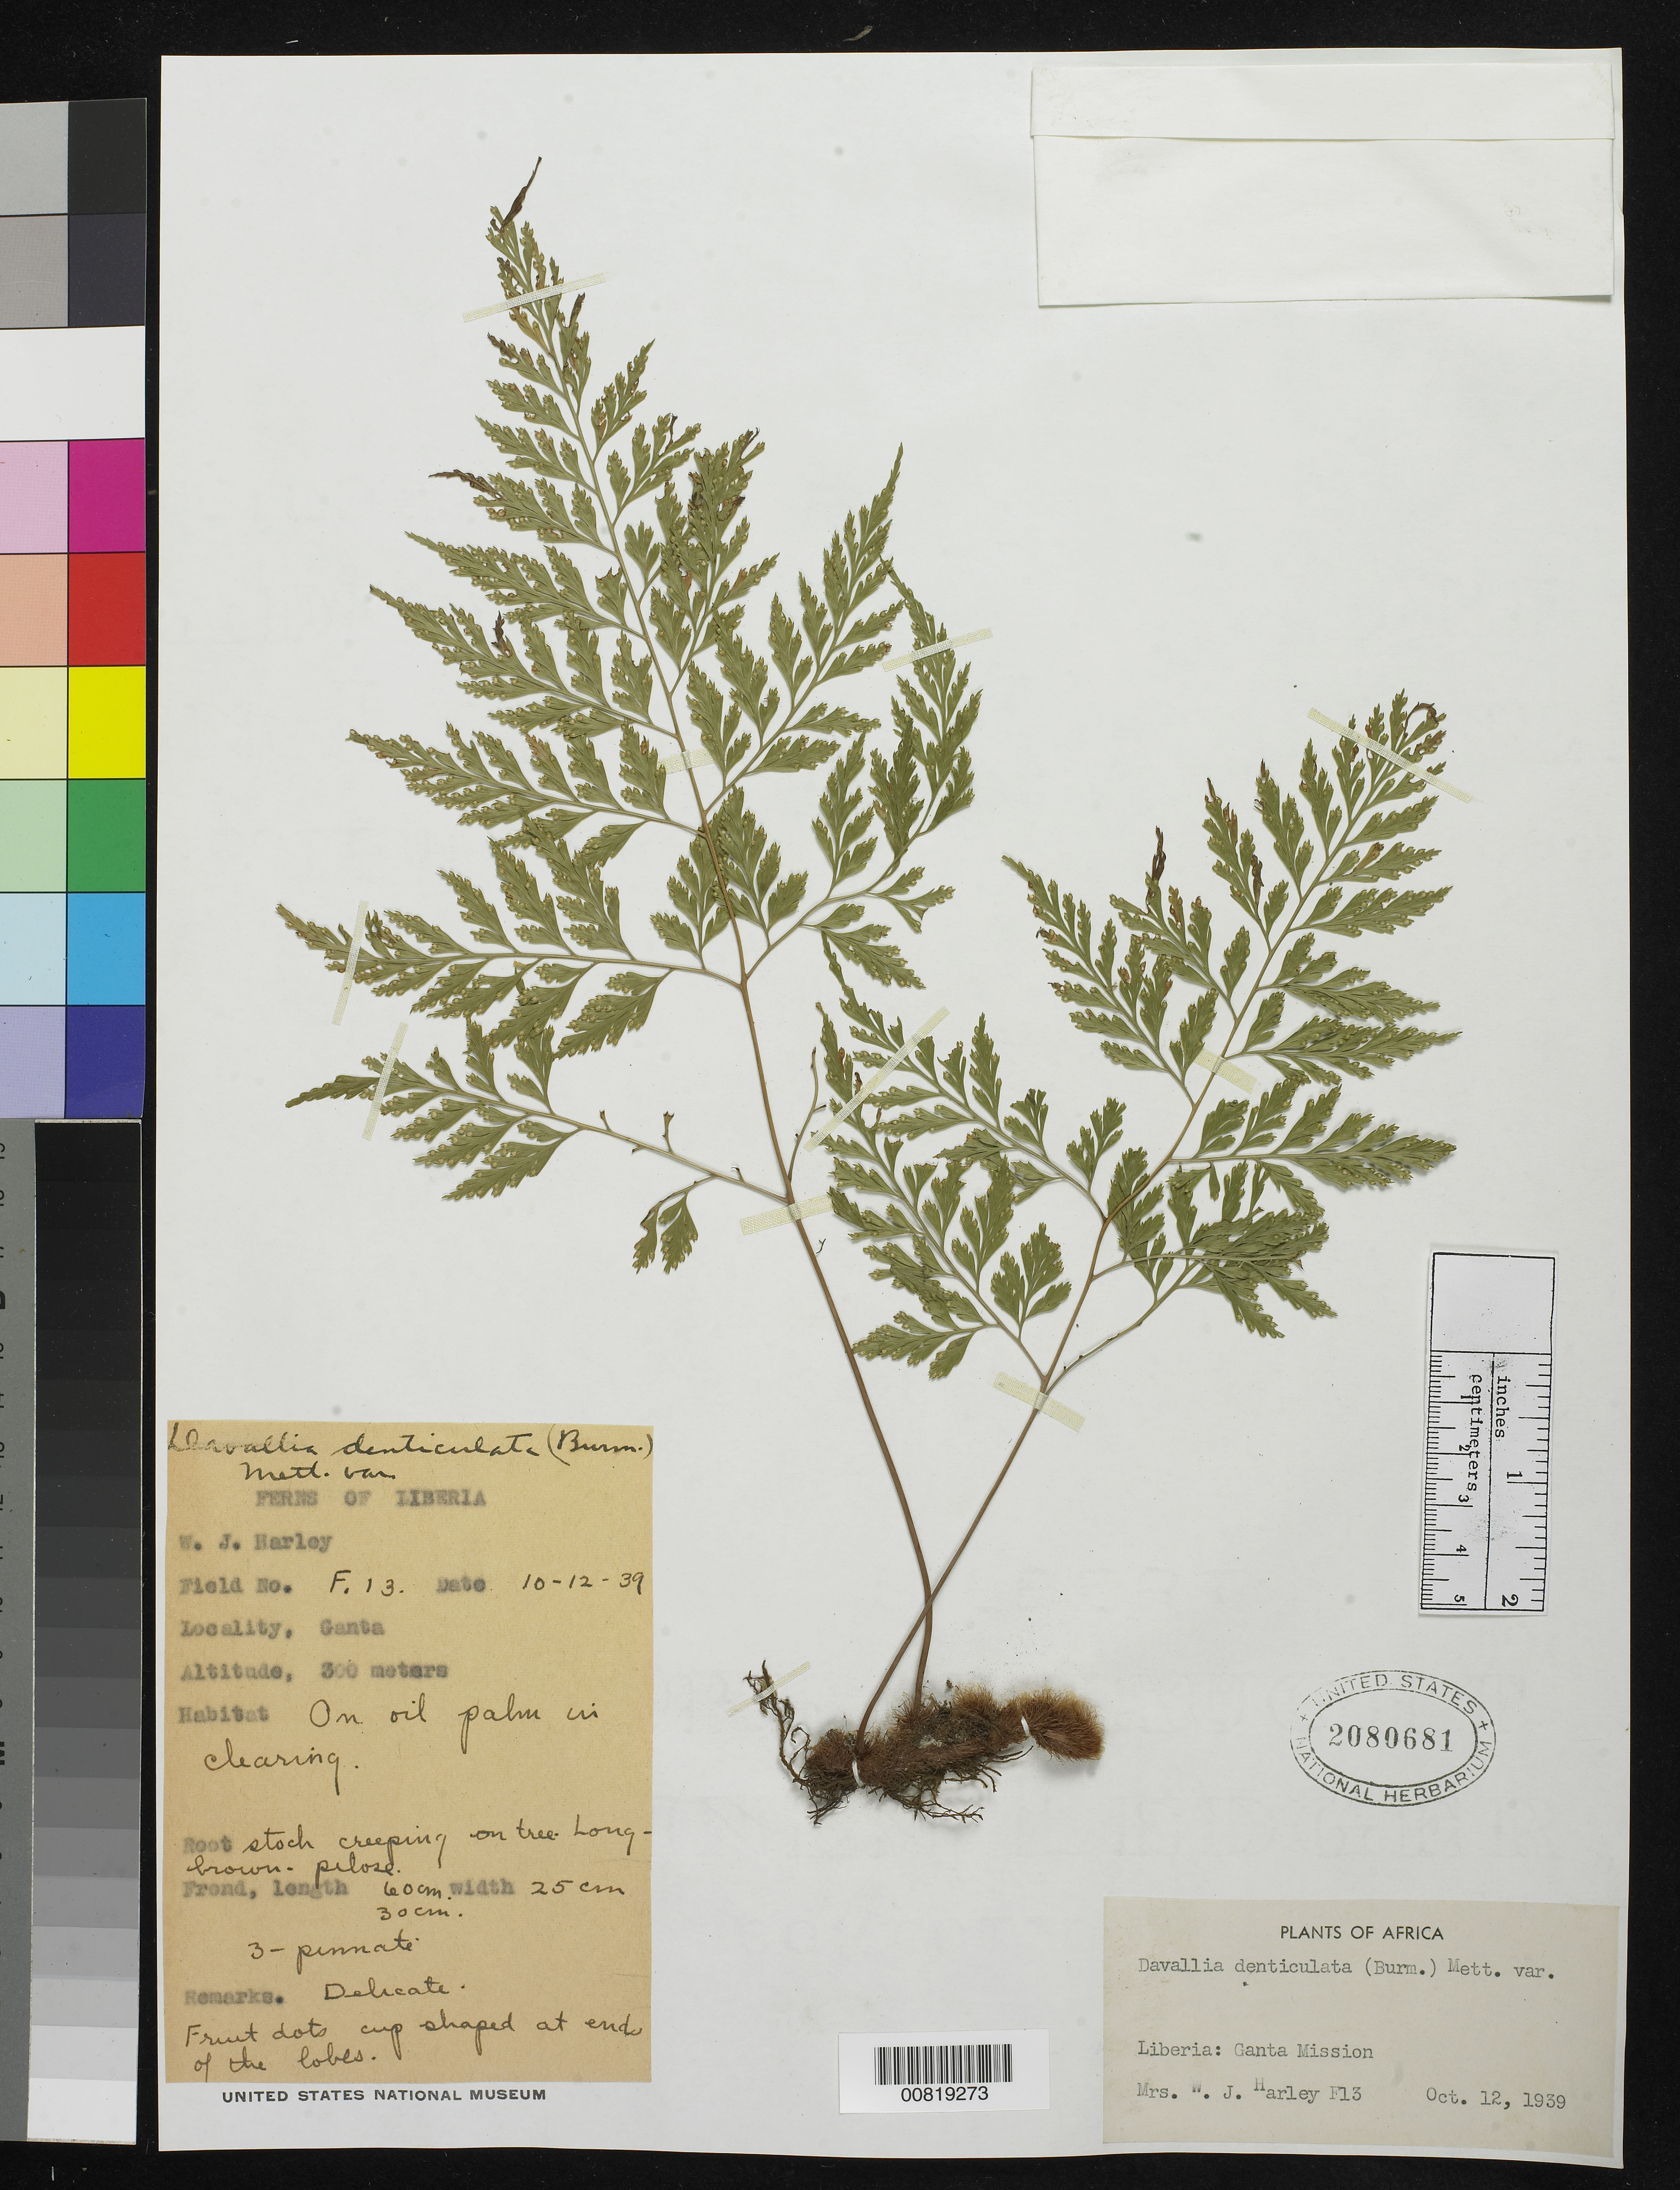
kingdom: Plantae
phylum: Tracheophyta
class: Polypodiopsida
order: Polypodiales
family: Davalliaceae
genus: Wibelia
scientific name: Wibelia denticulata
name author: (Burm. f.) M. Kato & Tsutsumi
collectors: Harley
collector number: F 13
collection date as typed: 12 Oct 1939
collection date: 1939-10-12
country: Liberia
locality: Ganta Mission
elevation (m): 300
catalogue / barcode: US 2080681